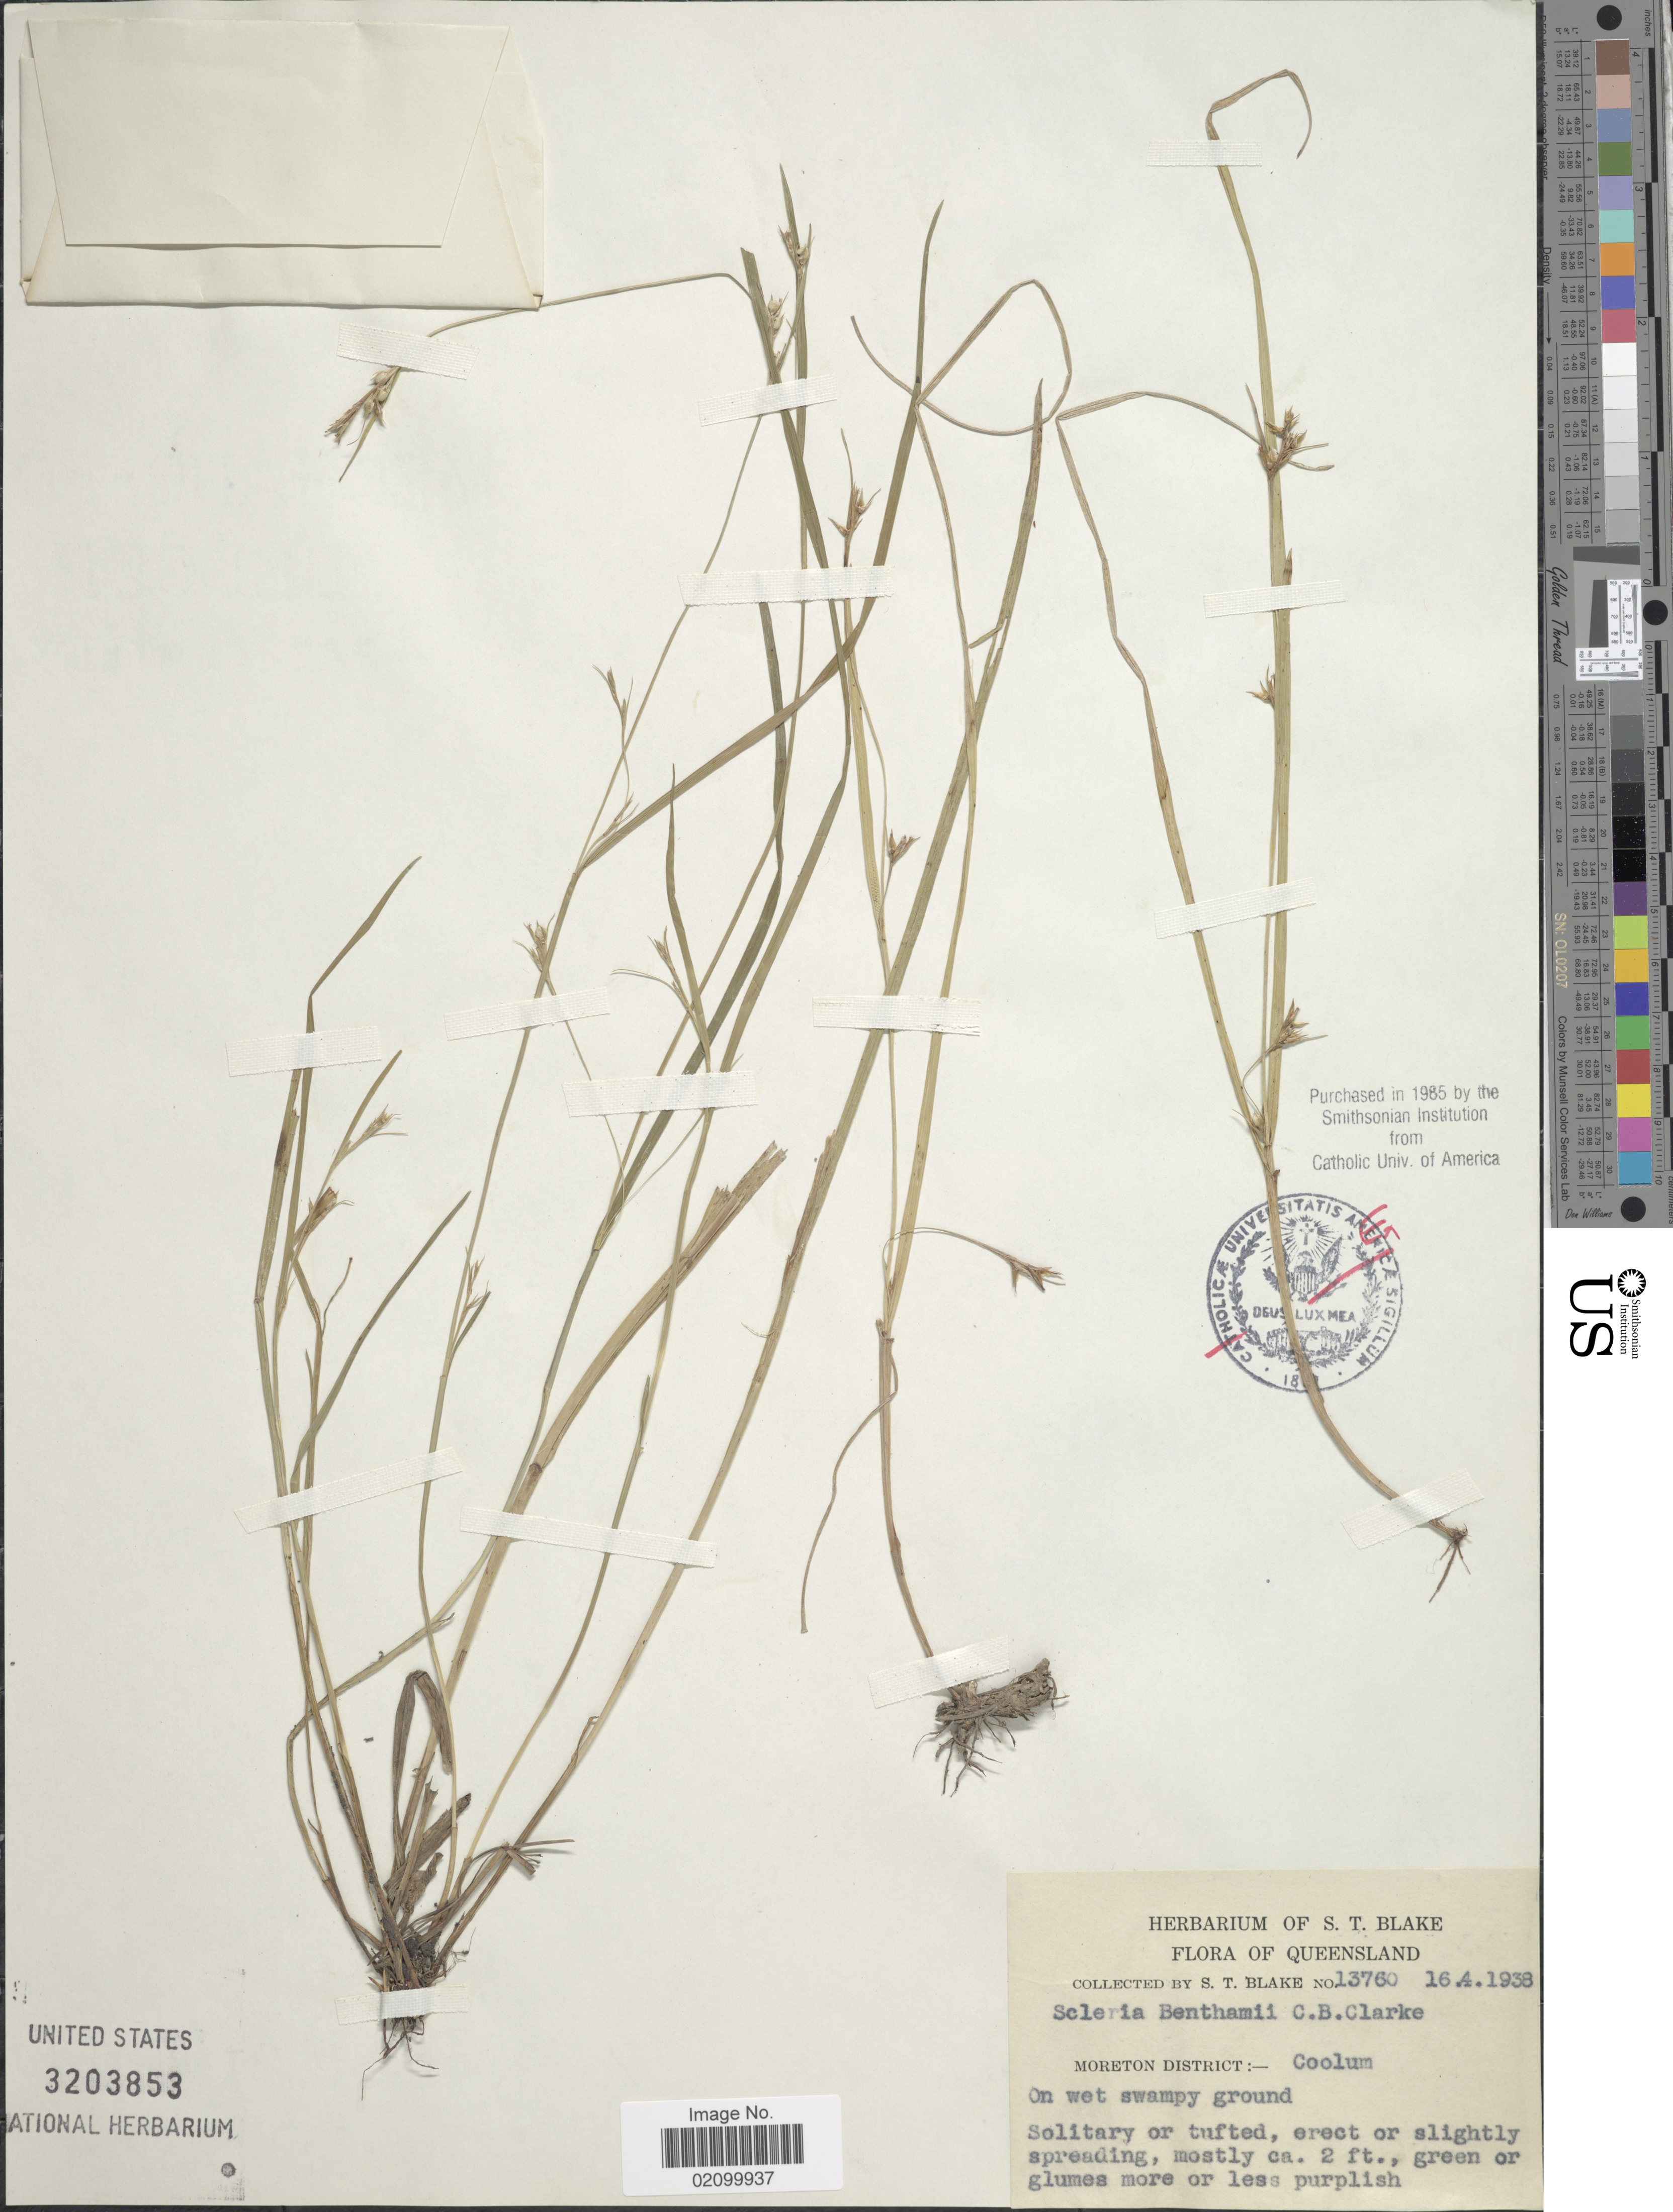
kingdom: Plantae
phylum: Tracheophyta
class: Liliopsida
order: Poales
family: Cyperaceae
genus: Scleria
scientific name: Scleria benthamii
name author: C.B. Clarke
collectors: S. T. Blake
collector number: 13760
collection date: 1938-04-16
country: Australia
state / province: Queensland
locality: Moreton District: Coolum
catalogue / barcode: US 3203853